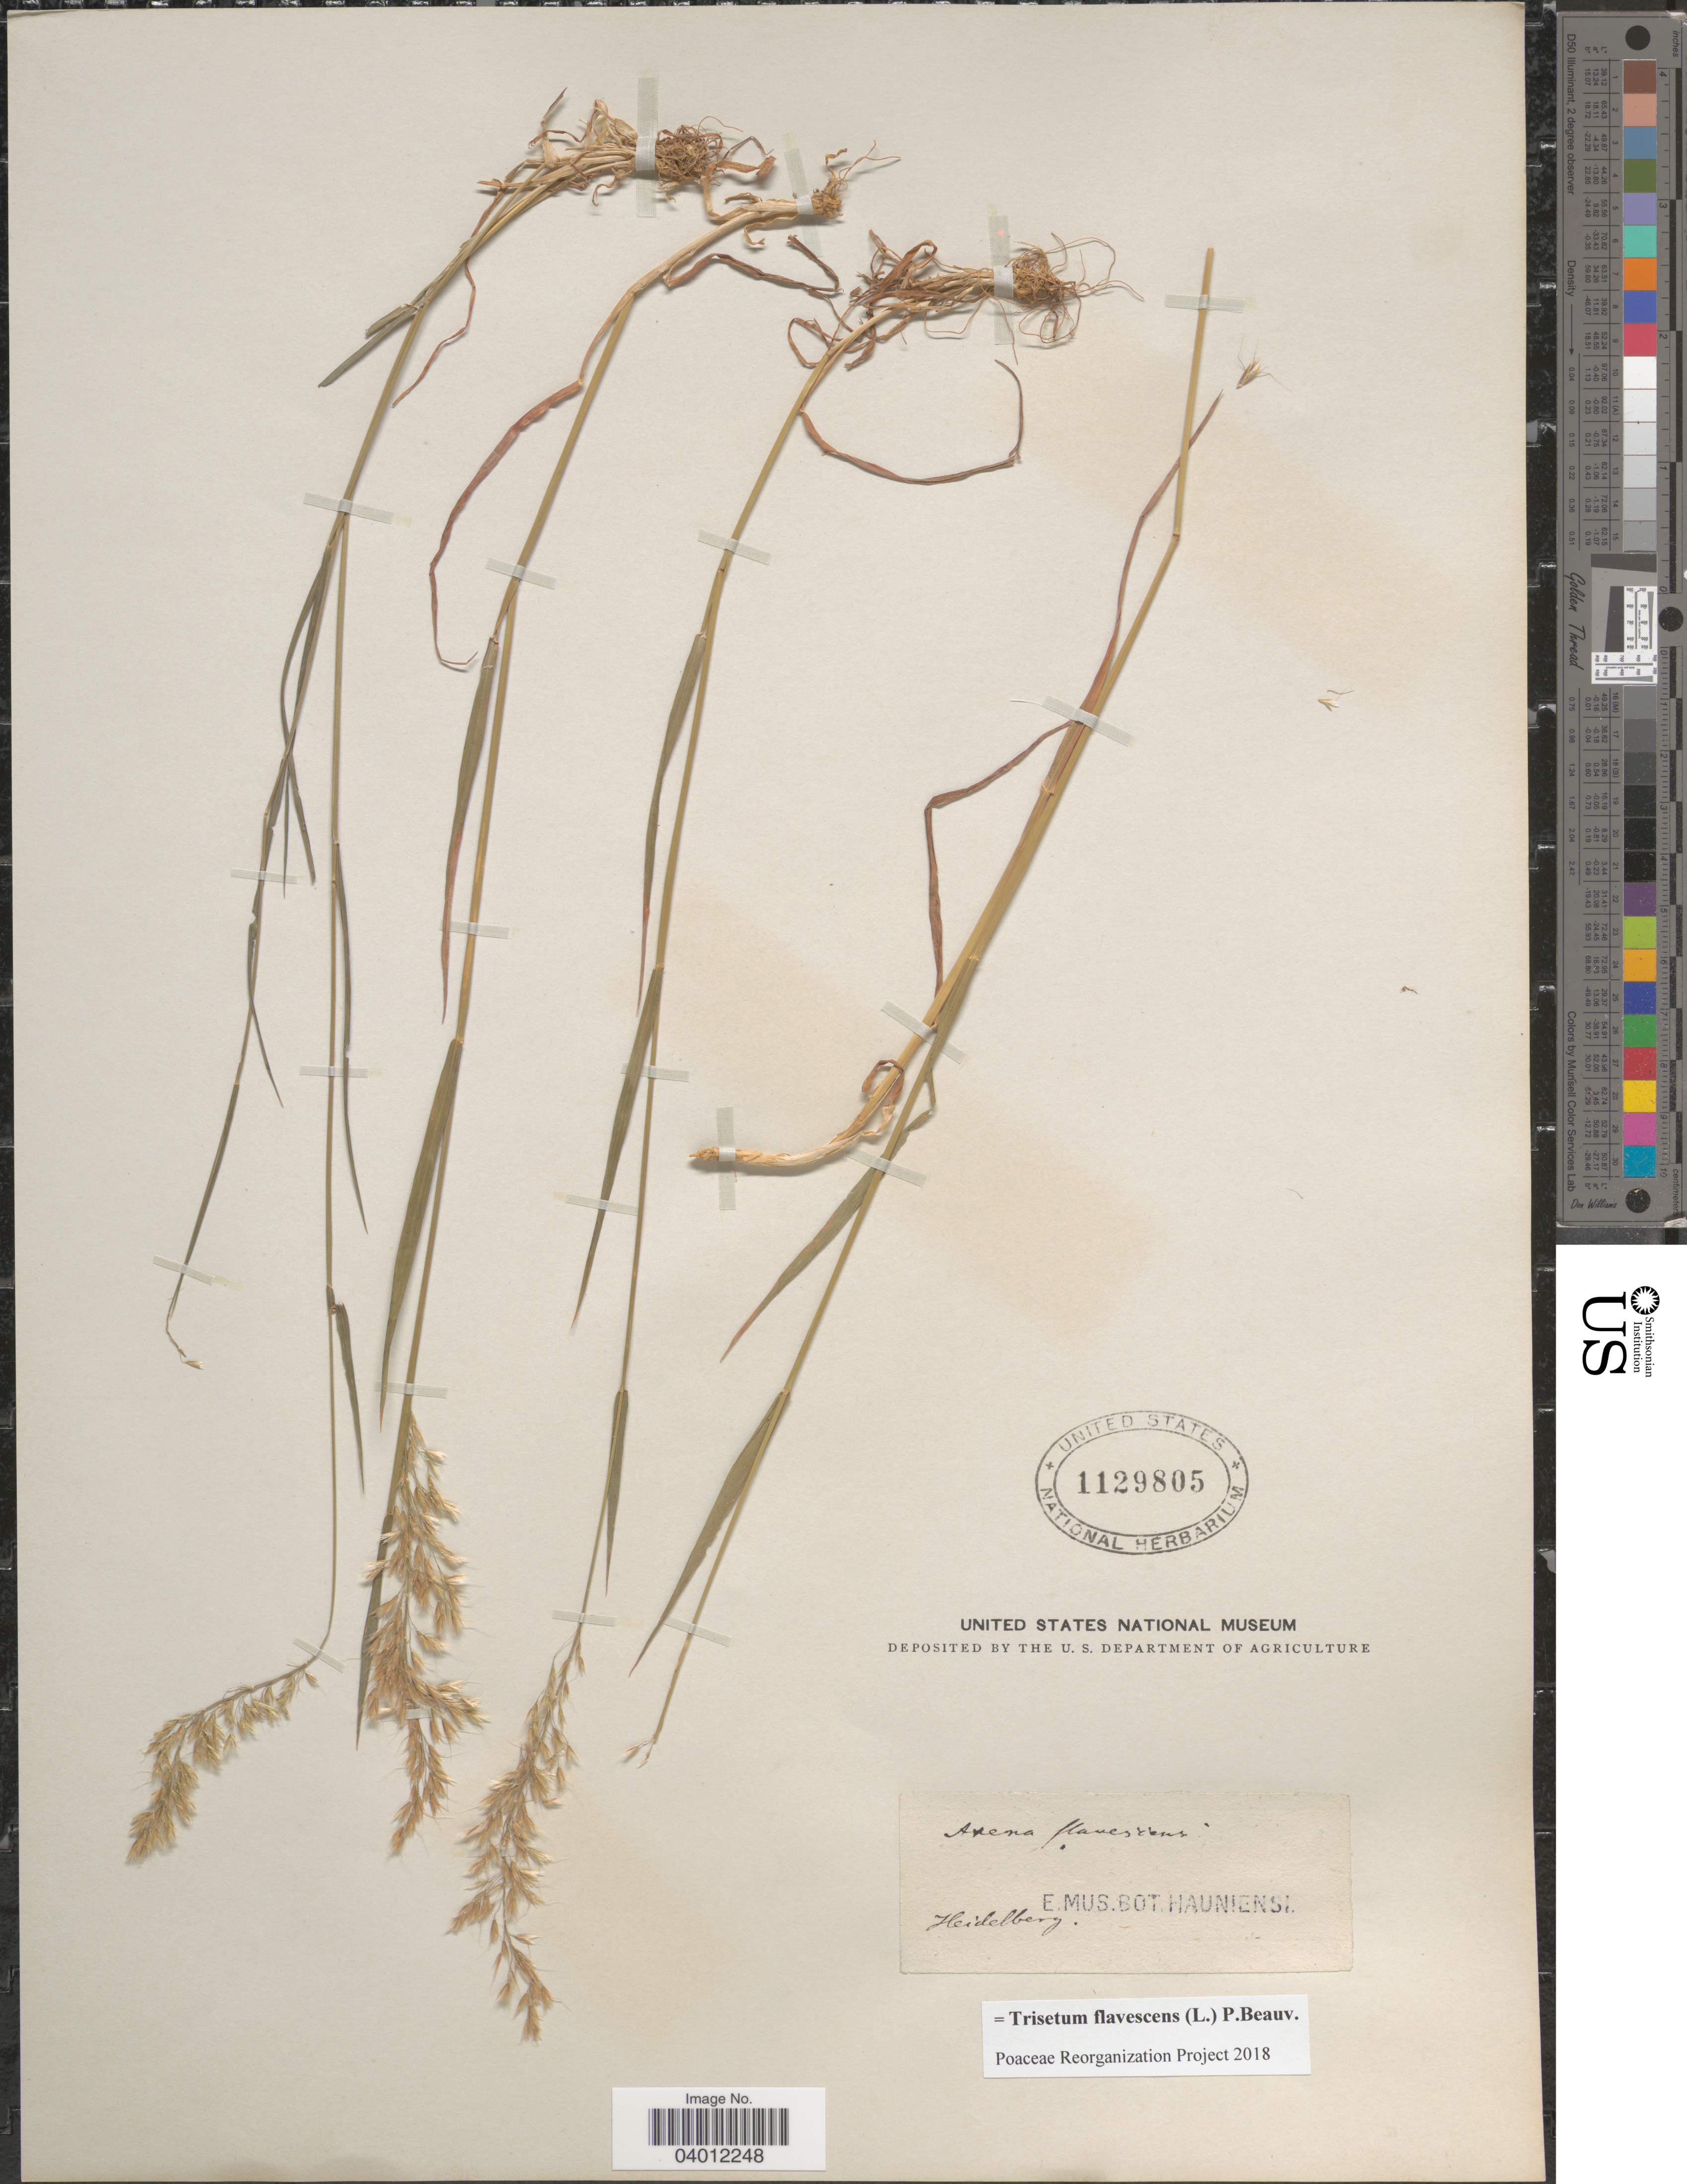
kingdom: Plantae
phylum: Tracheophyta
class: Liliopsida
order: Poales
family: Poaceae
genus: Trisetum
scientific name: Trisetum flavescens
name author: (L.) P. Beauv.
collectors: Heidelberg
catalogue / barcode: US 1129805